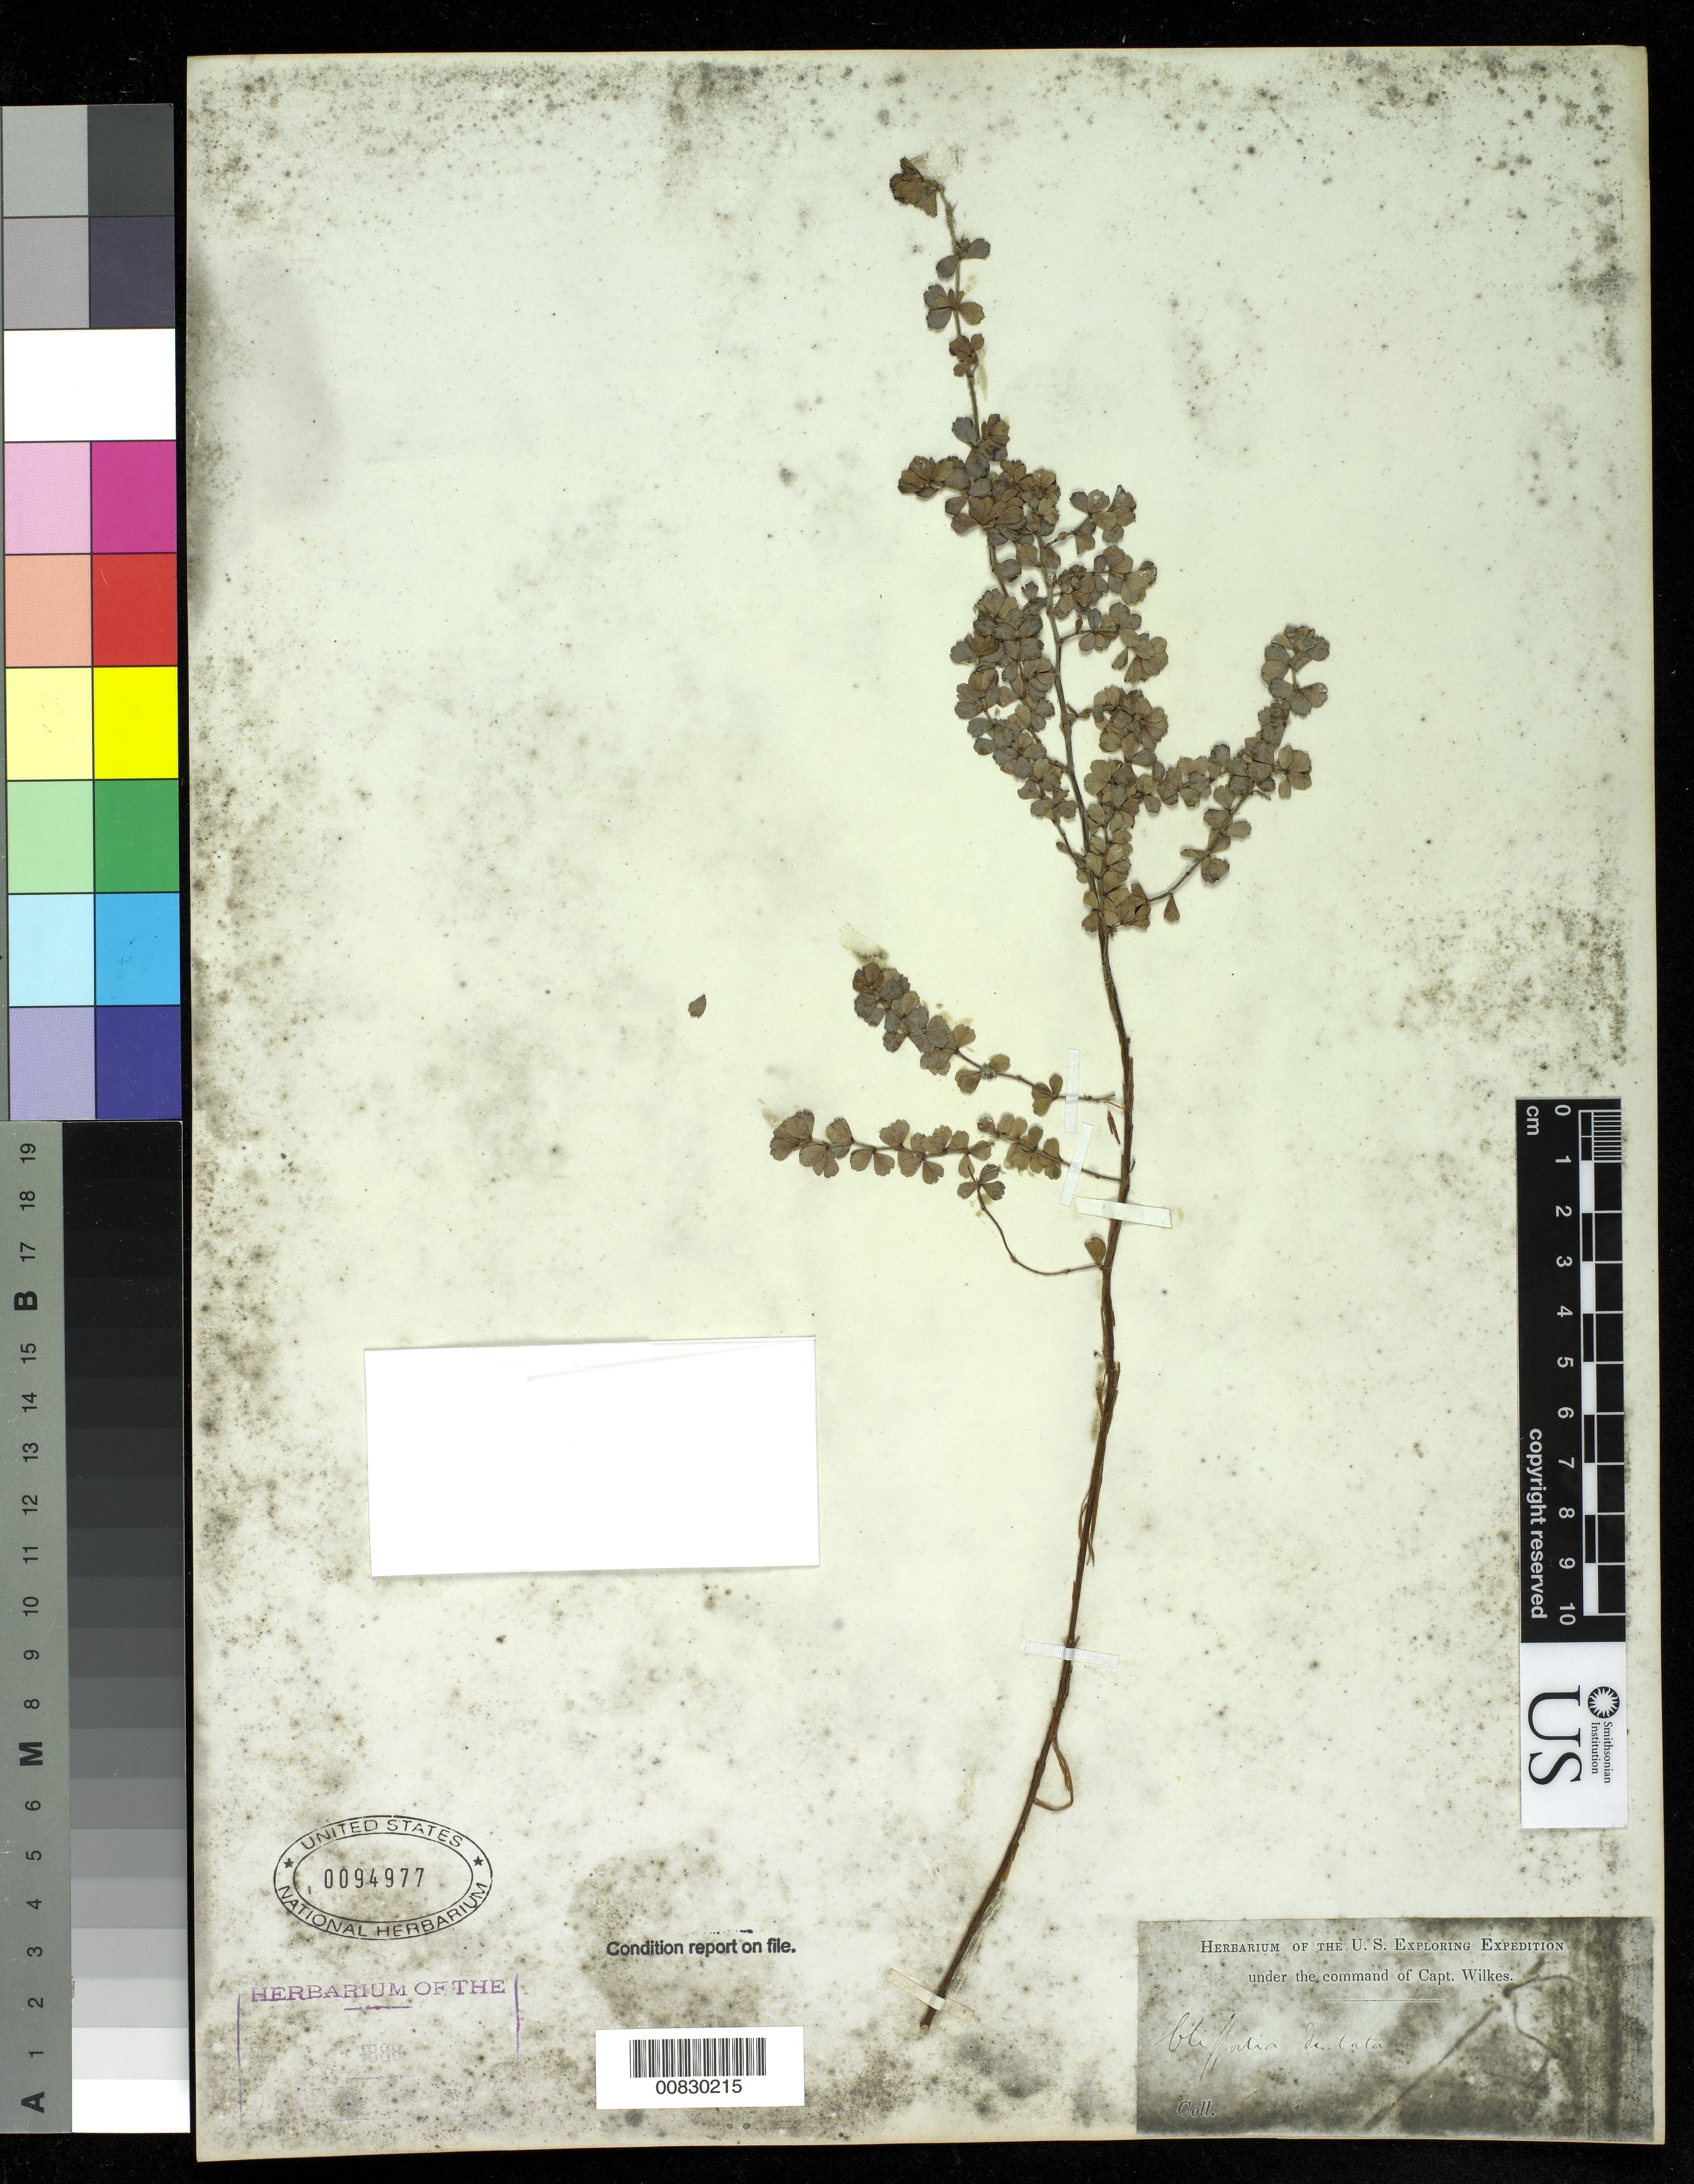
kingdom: Plantae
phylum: Tracheophyta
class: Magnoliopsida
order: Rosales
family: Rosaceae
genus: Cliffortia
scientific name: Cliffortia dentata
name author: Willd.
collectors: Wilkes Explor. Exped.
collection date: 1838/1842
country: South Africa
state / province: Western Cape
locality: Cape of Good Hope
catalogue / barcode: US 94977